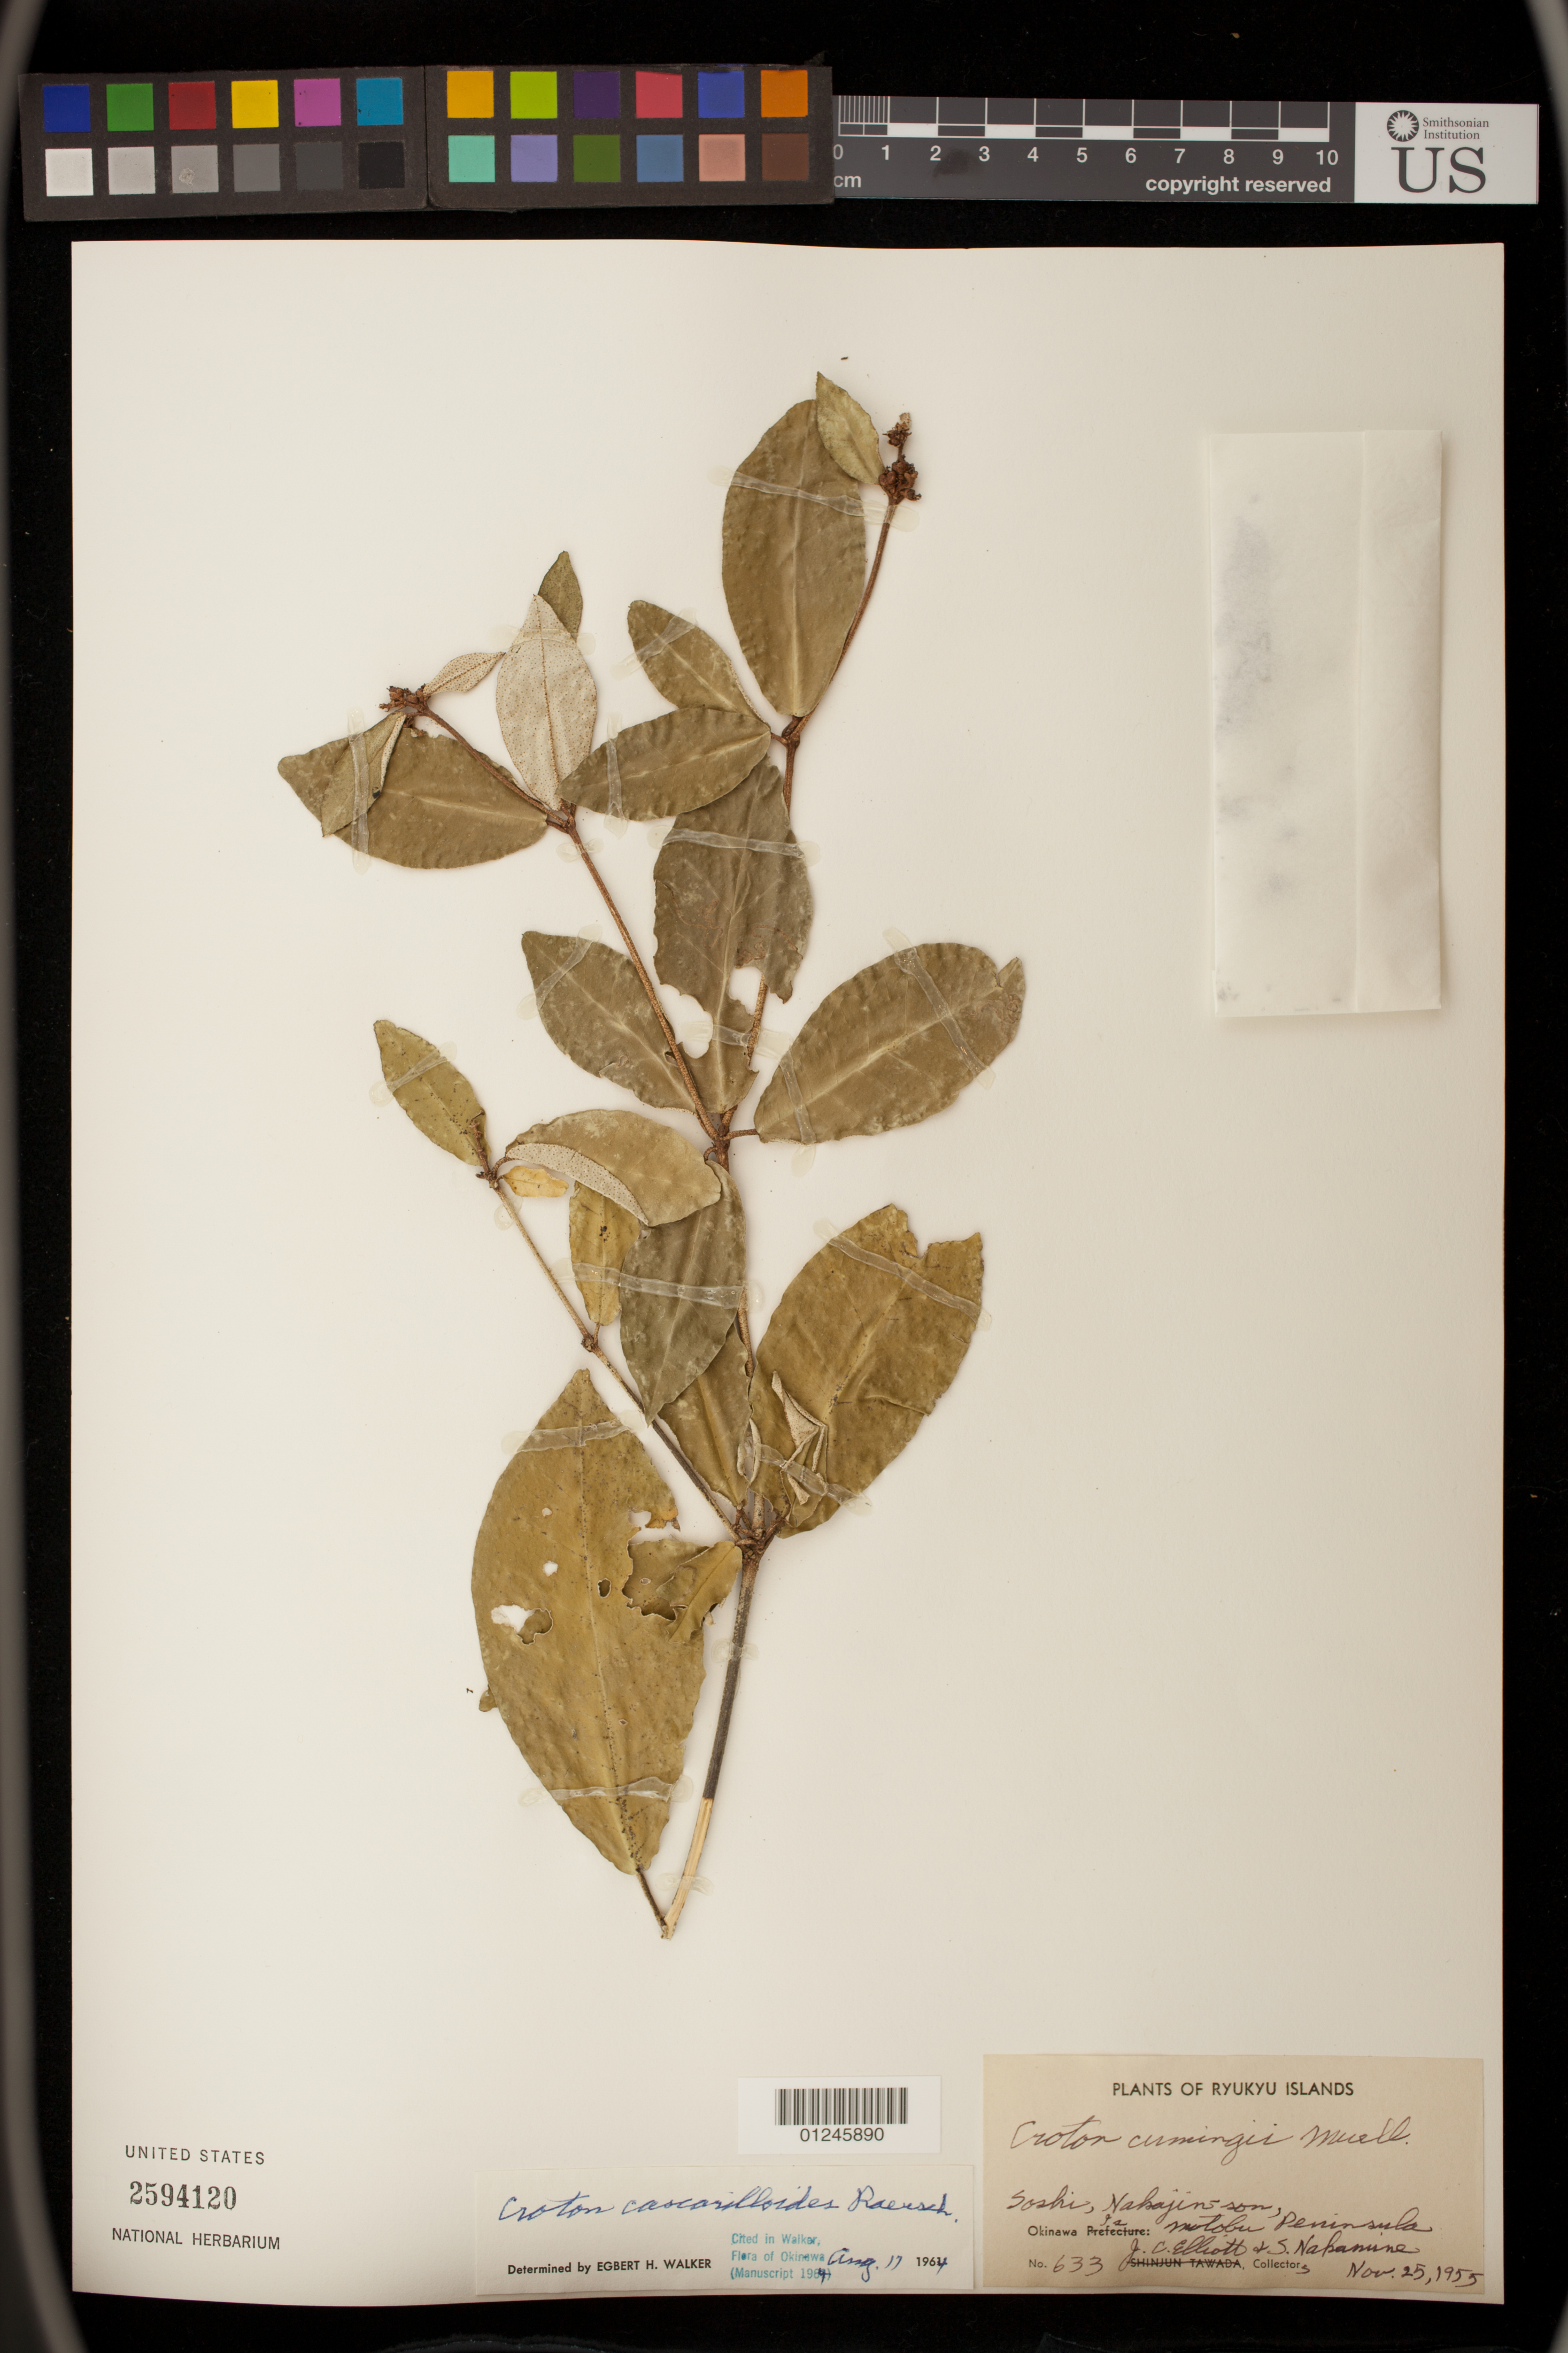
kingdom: Plantae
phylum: Tracheophyta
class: Magnoliopsida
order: Malpighiales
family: Euphorbiaceae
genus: Croton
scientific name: Croton cascarilloides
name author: Raeusch.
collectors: J. C. Elliott & S. Nakamine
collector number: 633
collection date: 1955-11-25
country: Japan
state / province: Okinawa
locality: Ryuku Islands . Soshi, Nakijin-son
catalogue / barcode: US 2594120